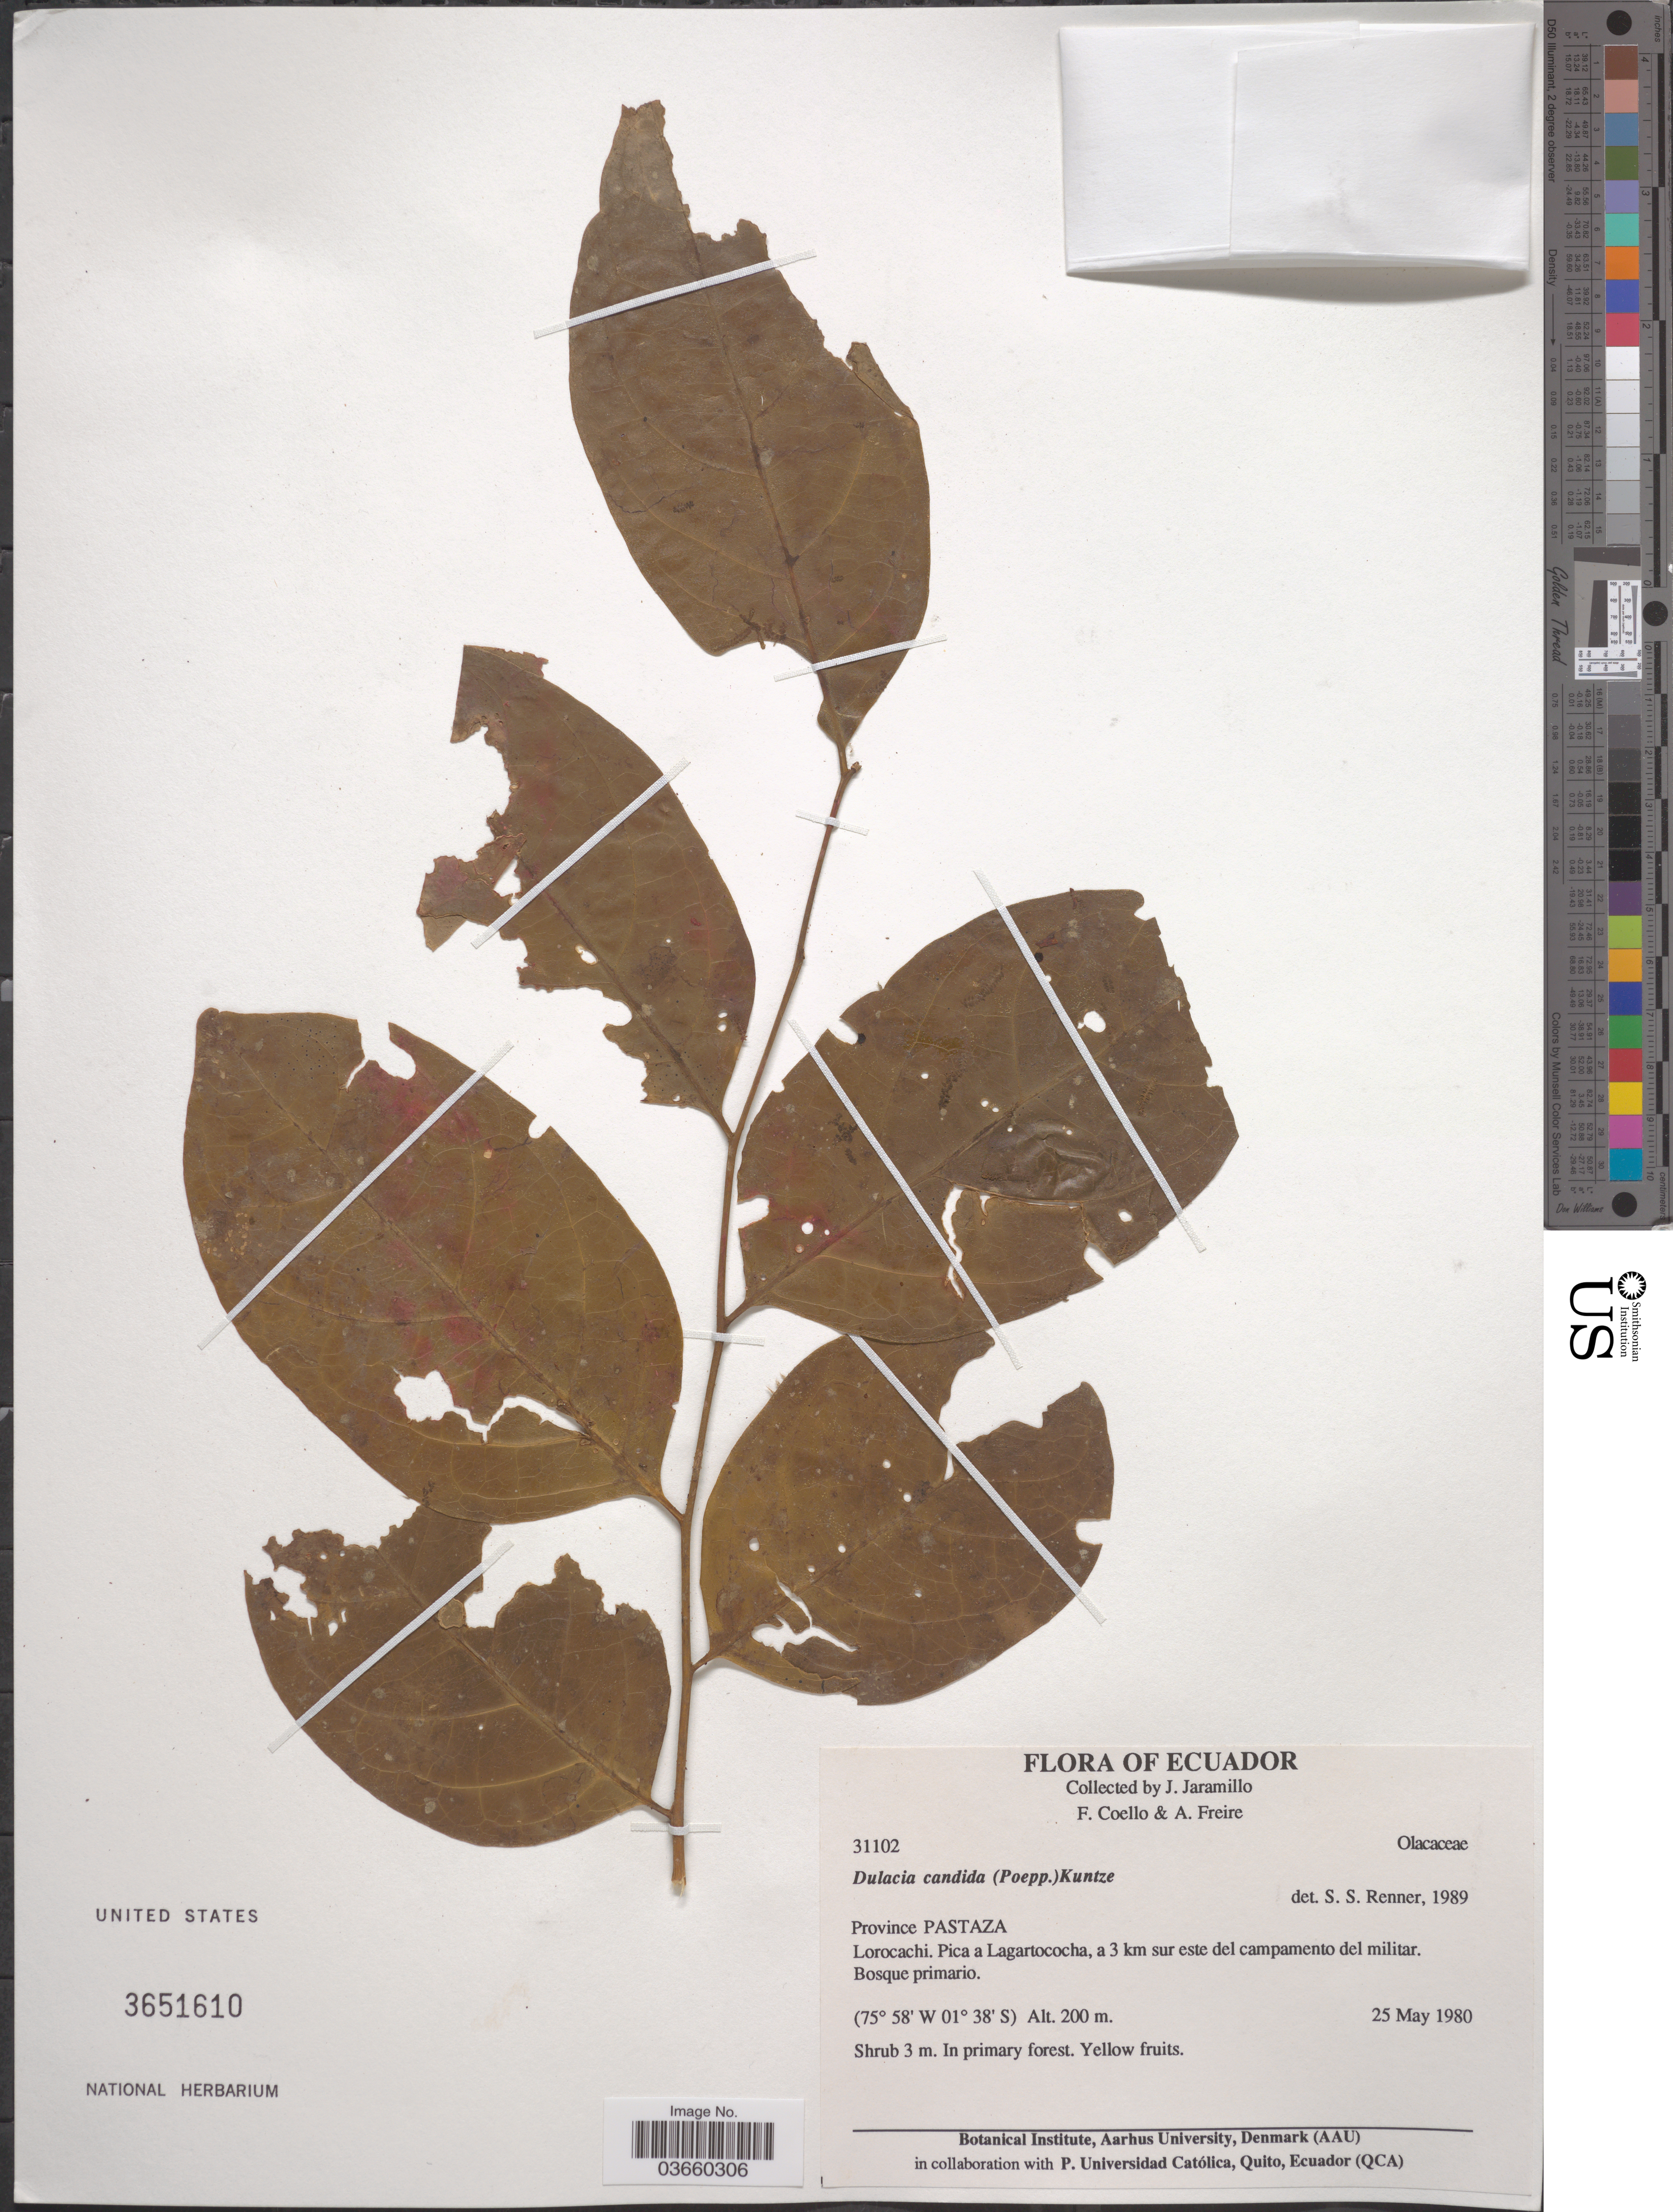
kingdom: Plantae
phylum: Tracheophyta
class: Magnoliopsida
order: Santalales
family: Olacaceae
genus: Dulacia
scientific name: Dulacia candida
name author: (Poepp.) Kuntze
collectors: J. Jaramillo, F. Coello & A. Freire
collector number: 31102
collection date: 1980-05-25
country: Ecuador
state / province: Pastaza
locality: Lorocachi. Pica a Lagartococha, a 3 km sur este del campamento del militar.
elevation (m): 200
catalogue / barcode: US 3651610